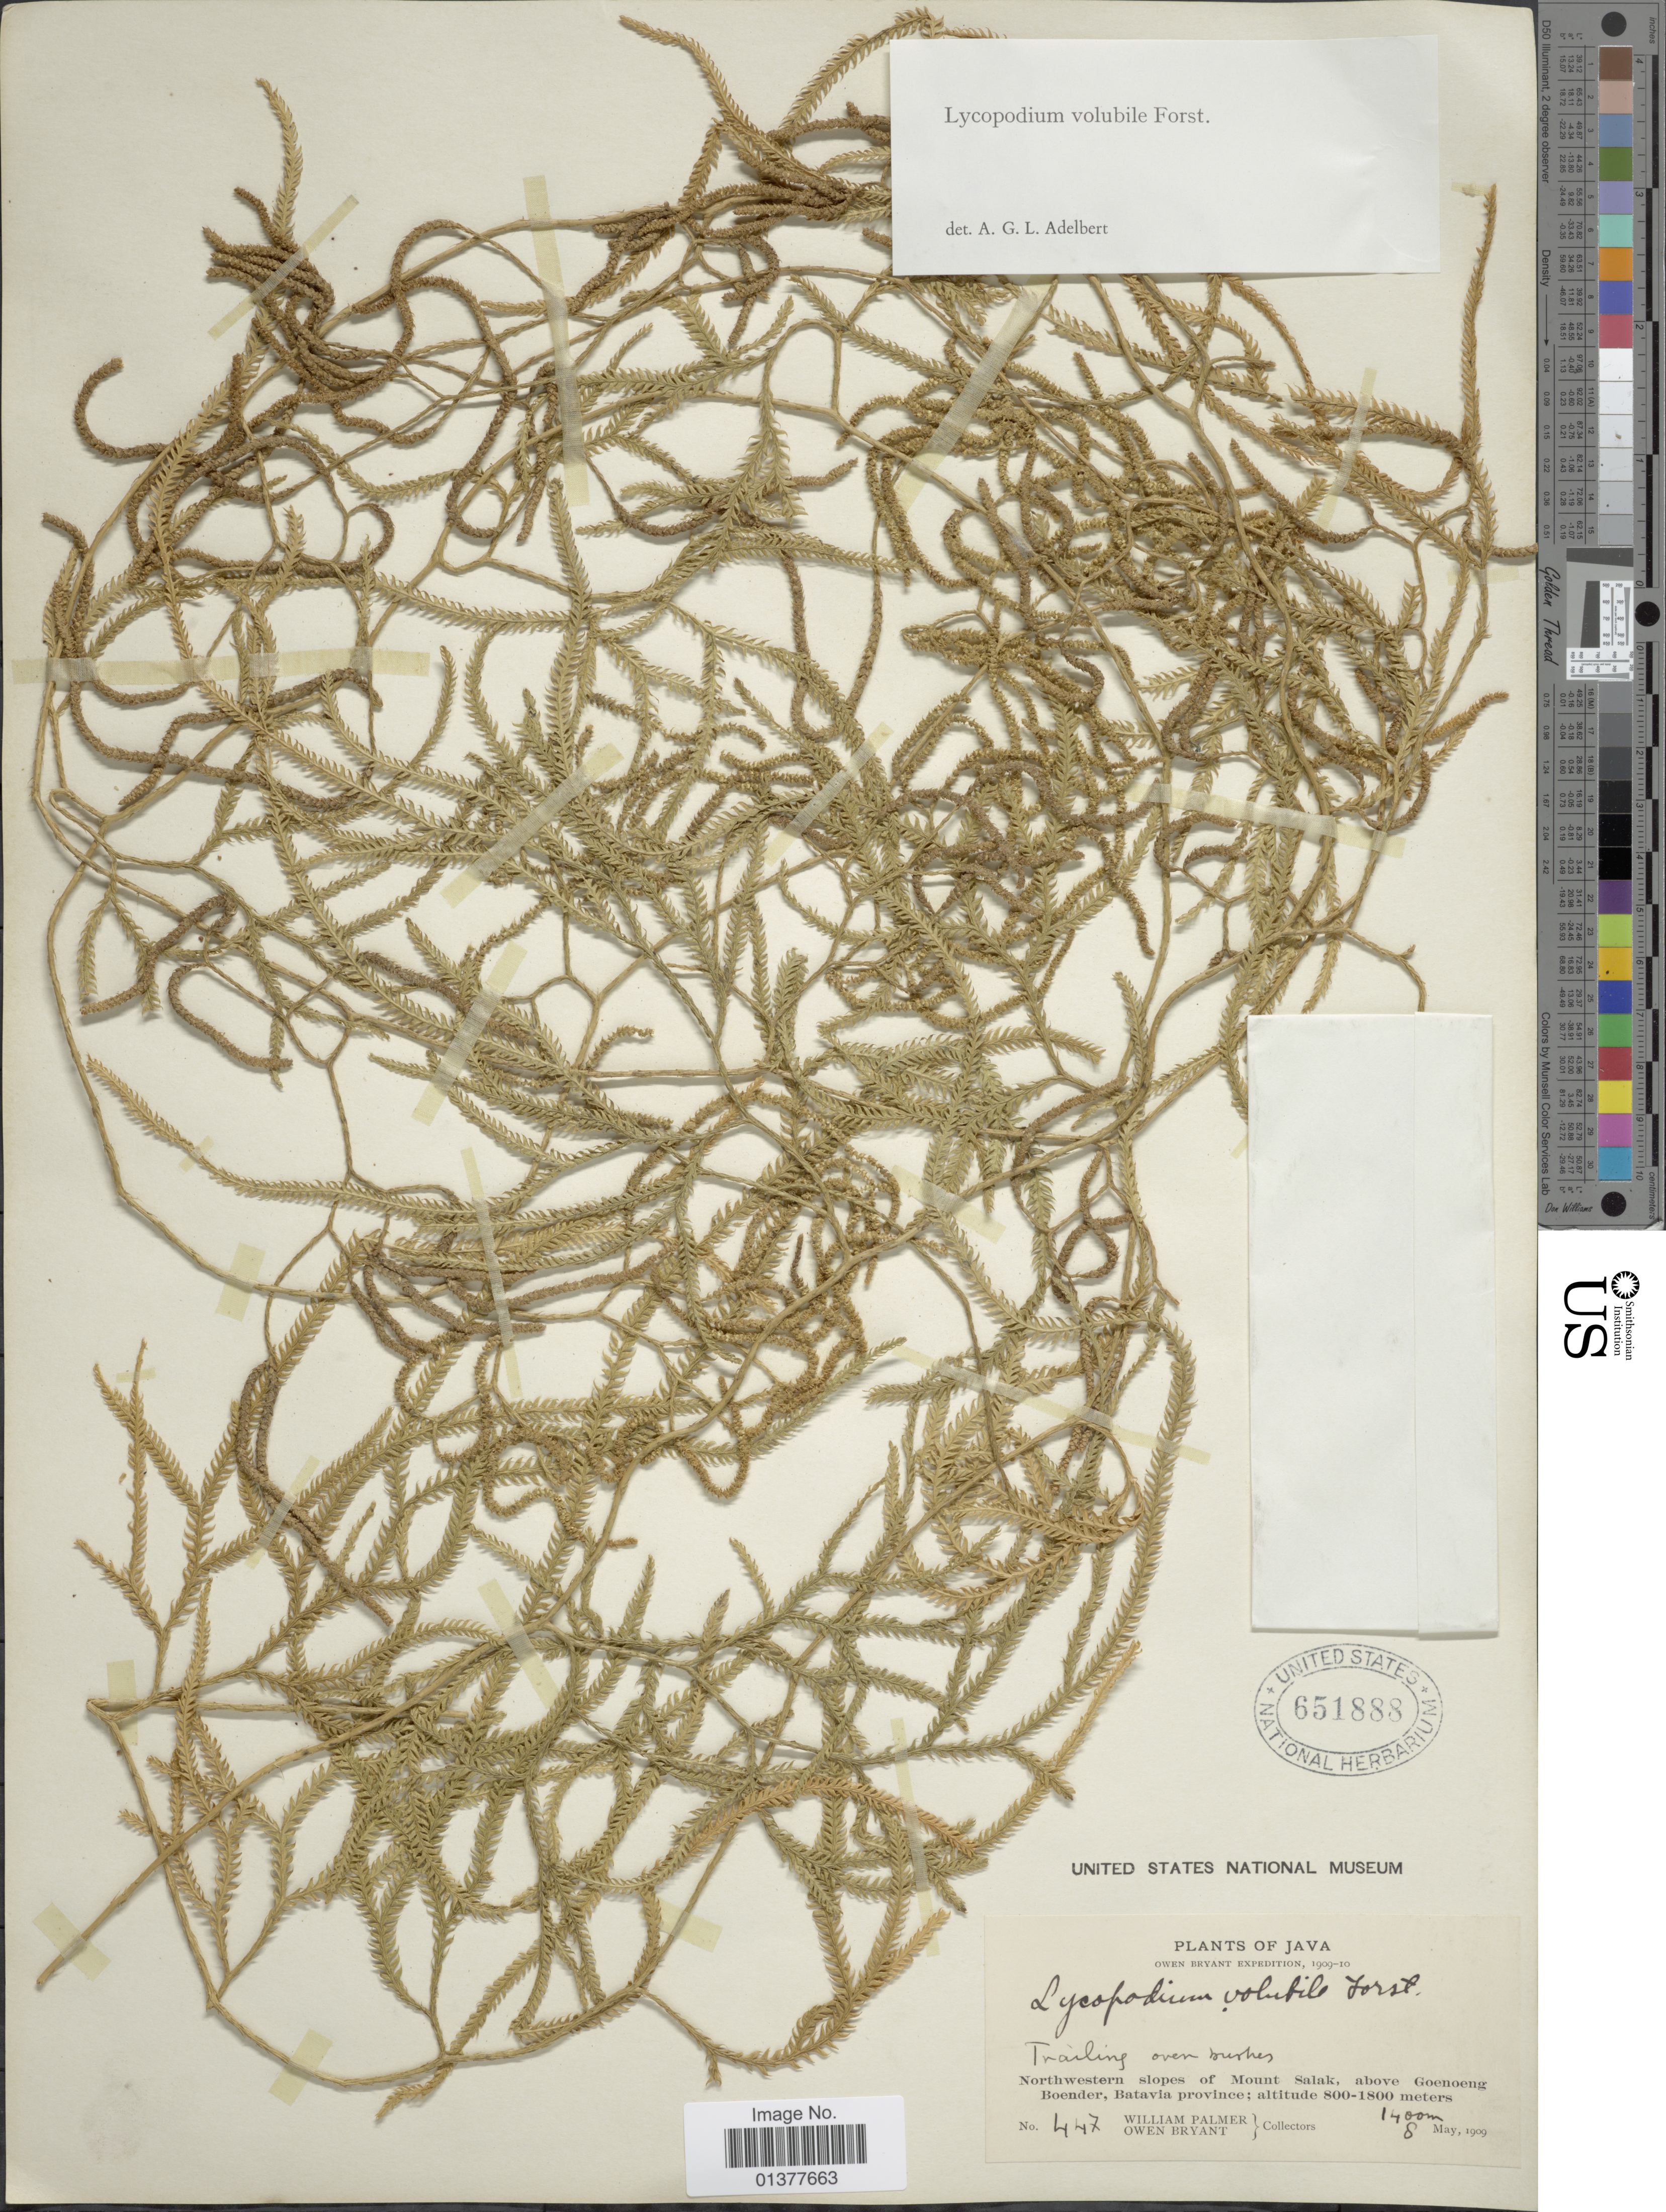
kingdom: Plantae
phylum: Tracheophyta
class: Lycopodiopsida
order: Lycopodiales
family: Lycopodiaceae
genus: Pseudodiphasium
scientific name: Pseudodiphasium volubile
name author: (G. Forst.) Holub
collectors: W. Palmer & O. Bryant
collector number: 447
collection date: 1909-05-08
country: Indonesia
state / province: Java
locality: Northwestern slopes of Mount Salak, above Goenoeng Boender, Batavia province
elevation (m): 800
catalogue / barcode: US 651888